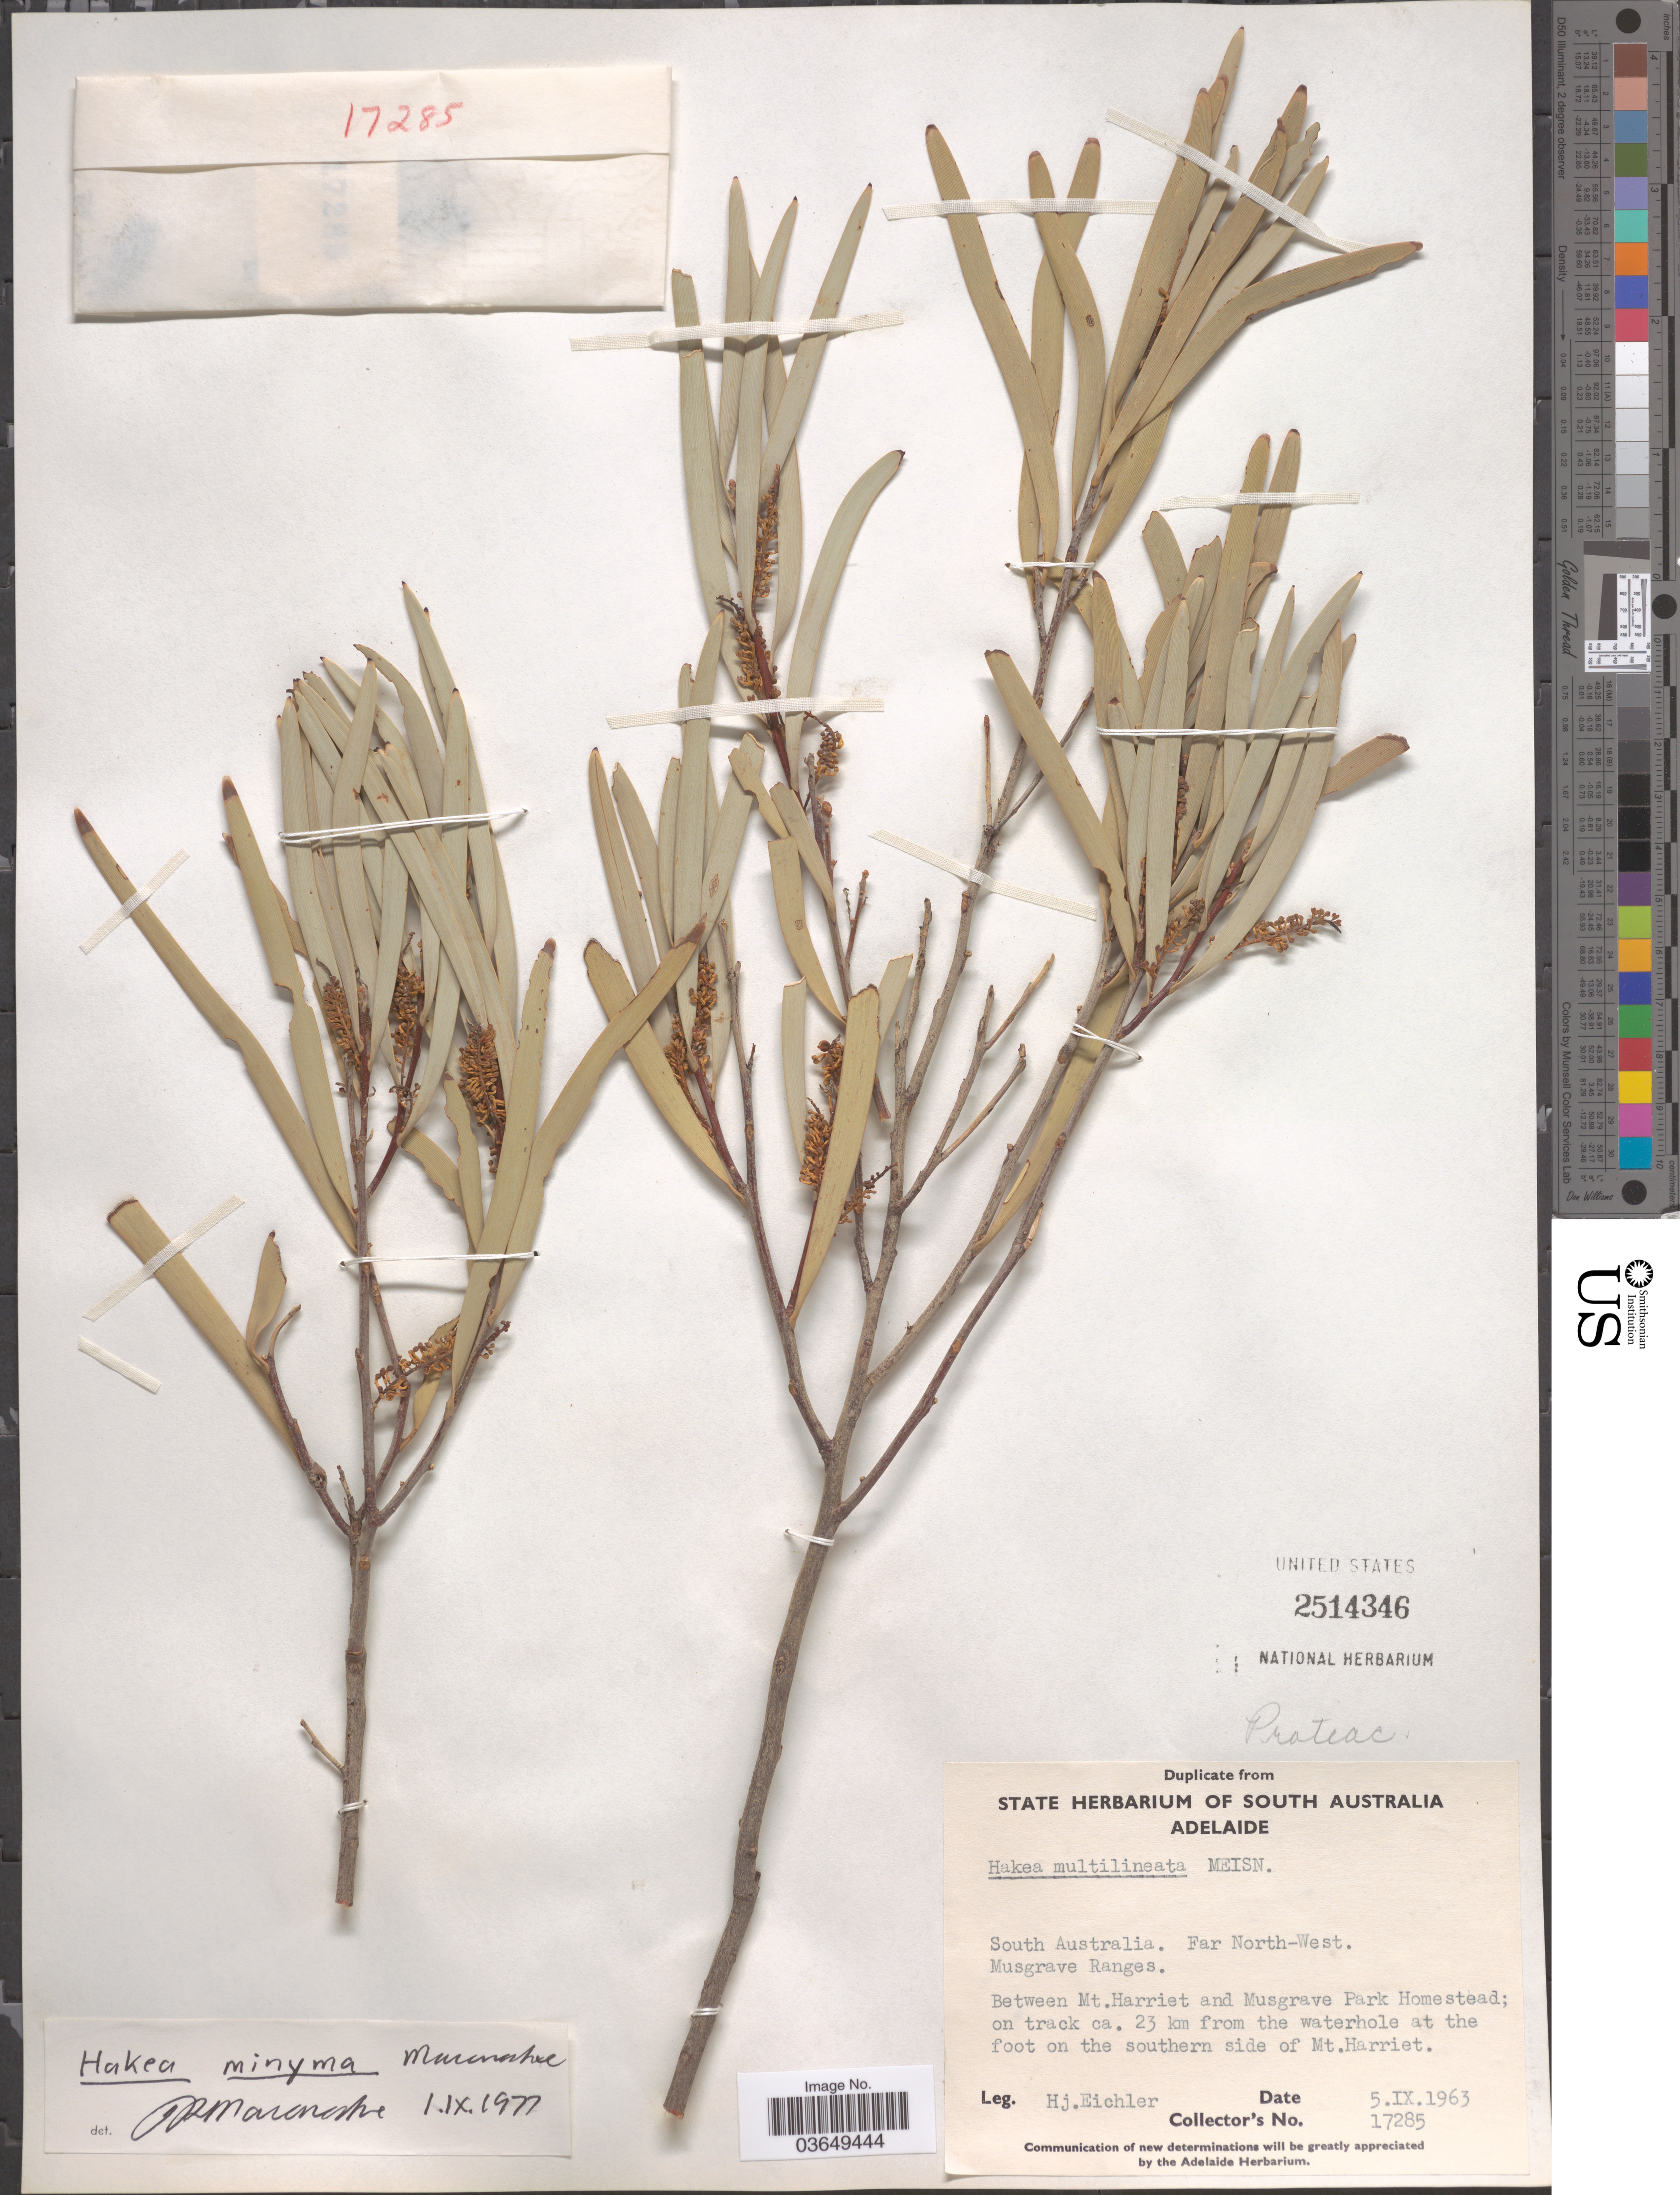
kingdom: Plantae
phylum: Tracheophyta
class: Magnoliopsida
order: Proteales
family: Proteaceae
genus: Hakea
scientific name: Hakea minyma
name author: Maconochie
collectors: H. Eichler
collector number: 17285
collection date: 1963-09-05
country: Australia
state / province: South Australia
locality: Far North-West. Musgrave Ranges. Between Mt. Harriet and Musgrave Park Homestead; on track ca. 23 km from the waterhole at the foot on the southern side of Mt. Harriet.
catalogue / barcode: US 2514346